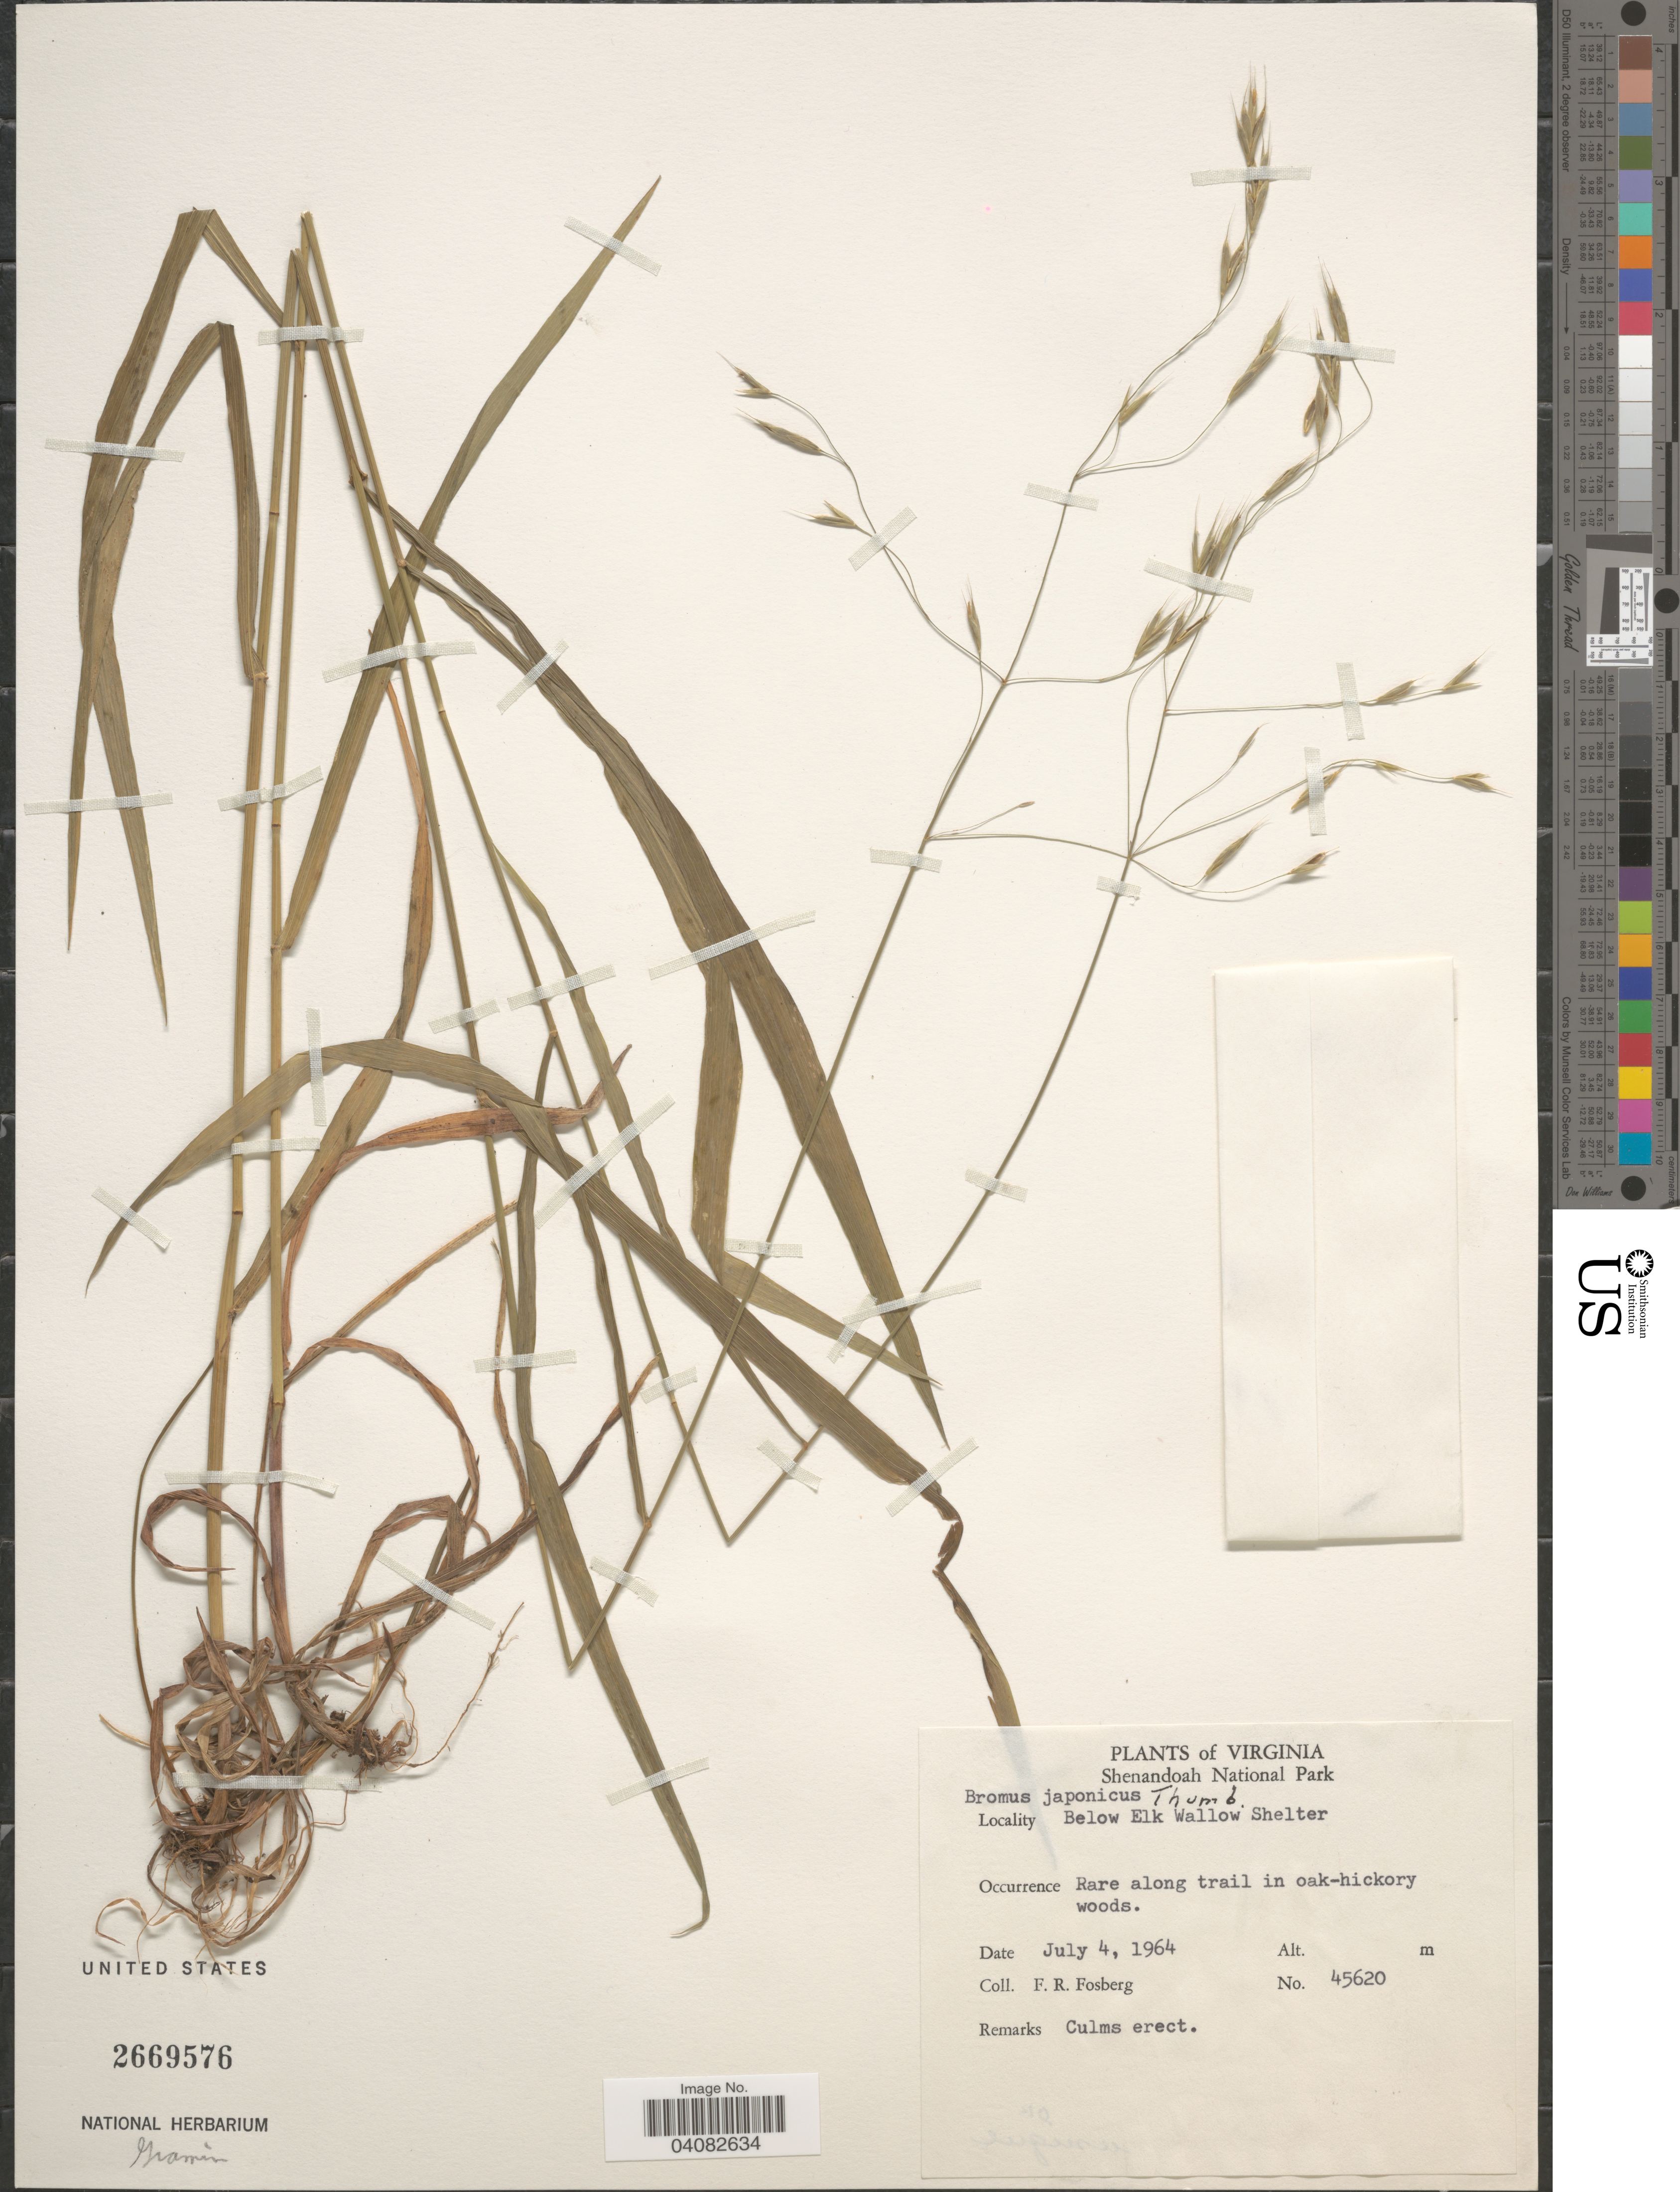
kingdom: Plantae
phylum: Tracheophyta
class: Liliopsida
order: Poales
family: Poaceae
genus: Bromus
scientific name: Bromus japonicus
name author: Houtt.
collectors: F. R. Fosberg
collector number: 45620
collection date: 1964-07-04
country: United States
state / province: Virginia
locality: Shenandoah National Park. Below Elk Wallow Shelter. Rare along trail in oak-hickory woods.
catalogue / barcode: US 2669576